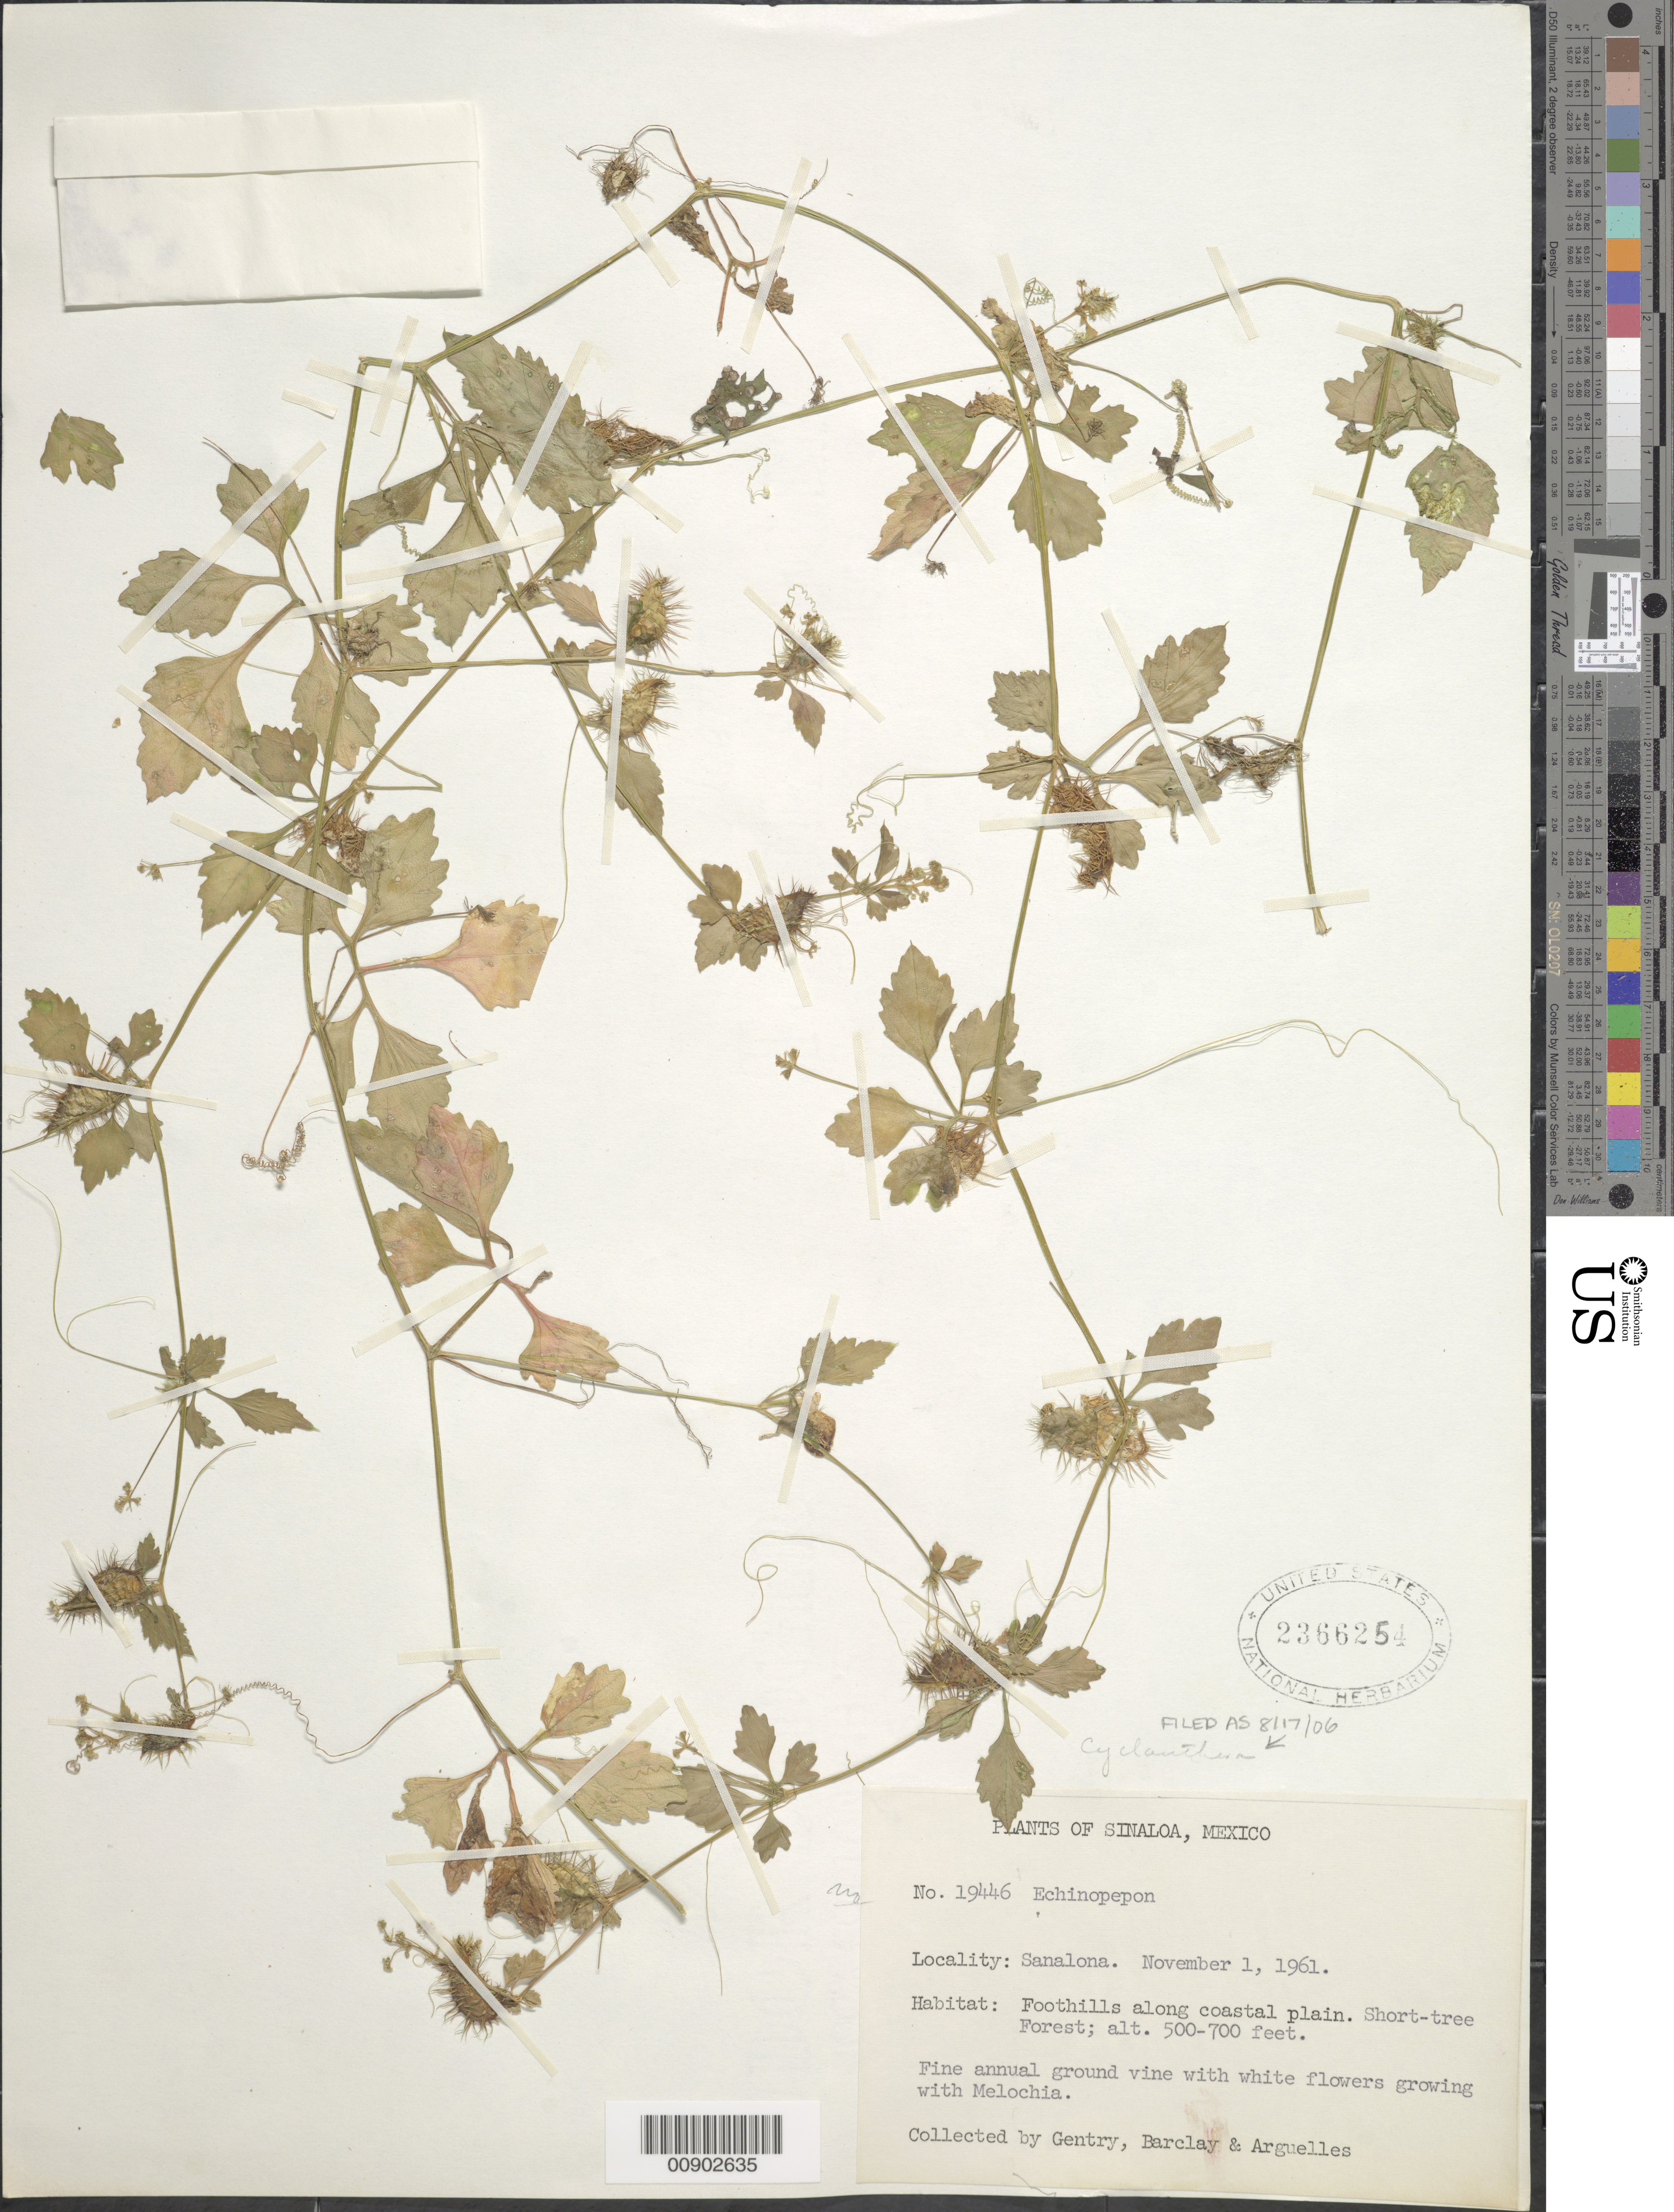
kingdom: Plantae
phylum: Tracheophyta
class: Magnoliopsida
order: Cucurbitales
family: Cucurbitaceae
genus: Cyclanthera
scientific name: Cyclanthera sp.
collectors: Gentry, --, -- Barclay & Arguelles, --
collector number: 19446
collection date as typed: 01 Nov 1961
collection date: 1961-11-01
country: Mexico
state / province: Sinaloa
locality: Sanalona, Sinaloa.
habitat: Foothills along coastal plain. Short tree Forest. Growing with Melochia.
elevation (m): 152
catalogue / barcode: US 2366254